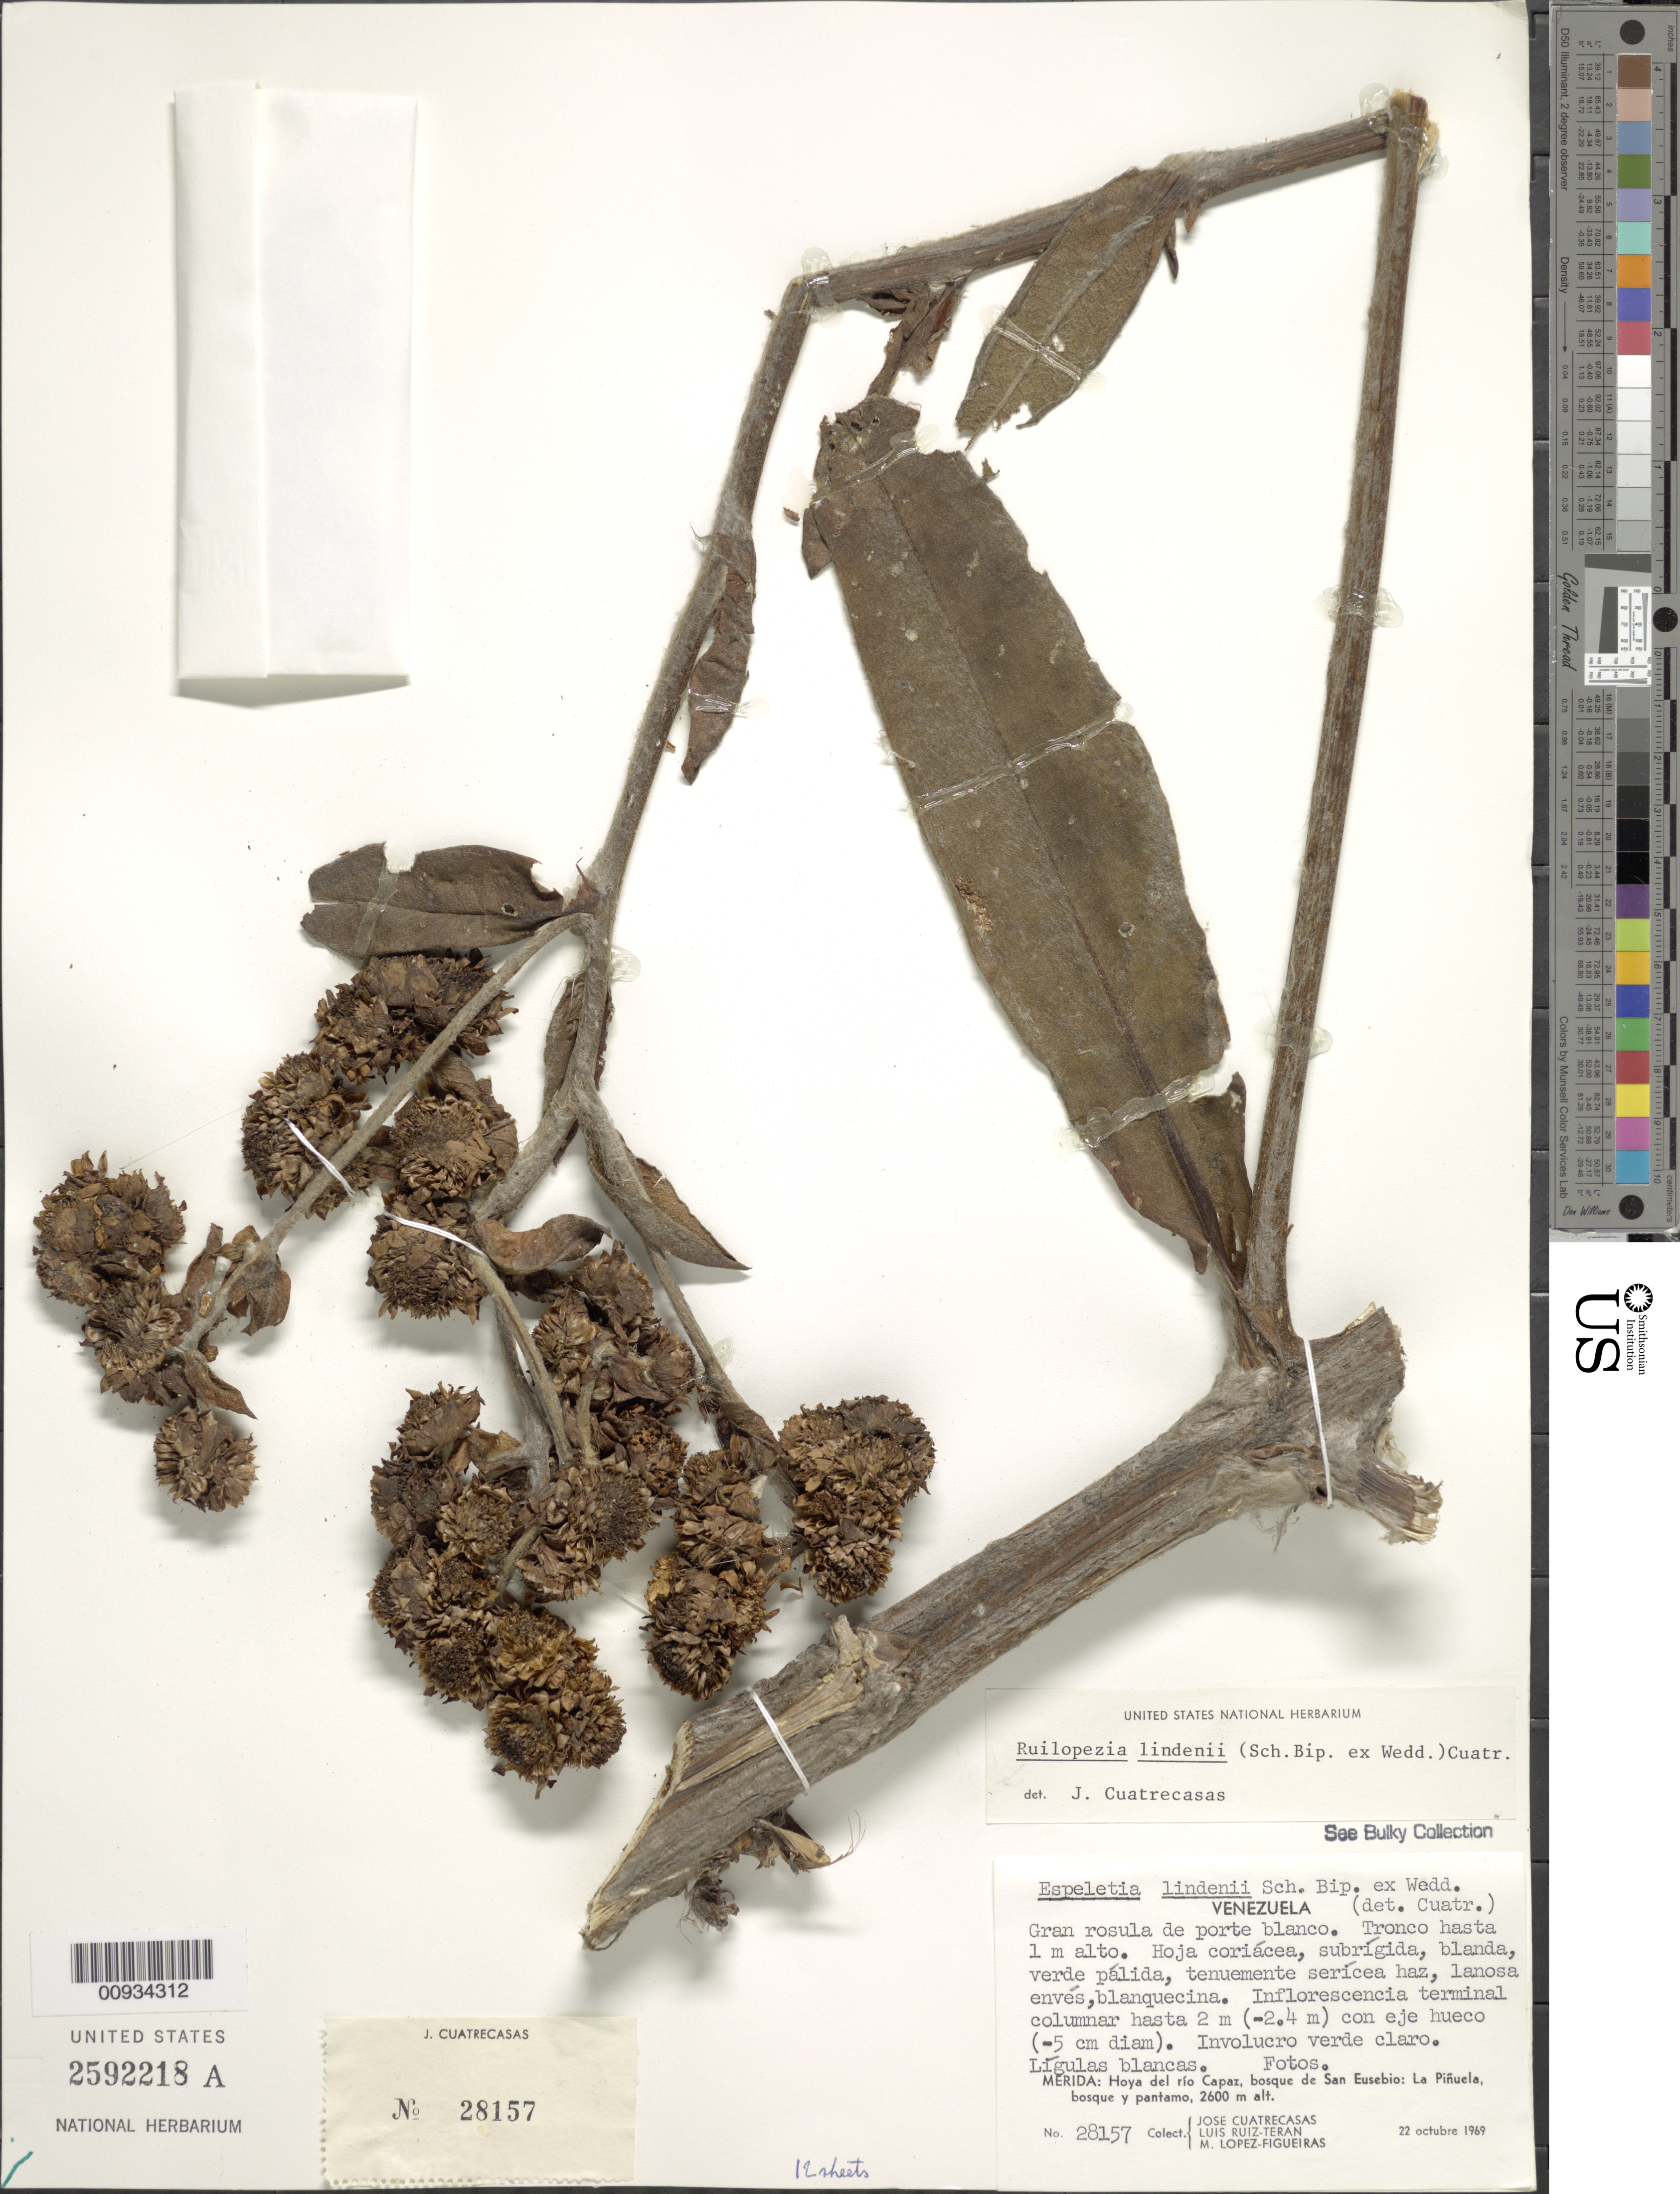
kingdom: Plantae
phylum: Tracheophyta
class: Magnoliopsida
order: Asterales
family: Asteraceae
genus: Ruilopezia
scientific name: Ruilopezia lindenii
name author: (Sch. Bip. ex Wedd.) Cuatrec.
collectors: J. Cuatrecasas, L. E. Ruíz-Terán & M. López Figueiras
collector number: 28157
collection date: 1969-10-22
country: Venezuela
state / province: Mérida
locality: Hoya del río Capaz, bosque de San Eusebio.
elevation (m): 2600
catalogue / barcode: US 2592218A